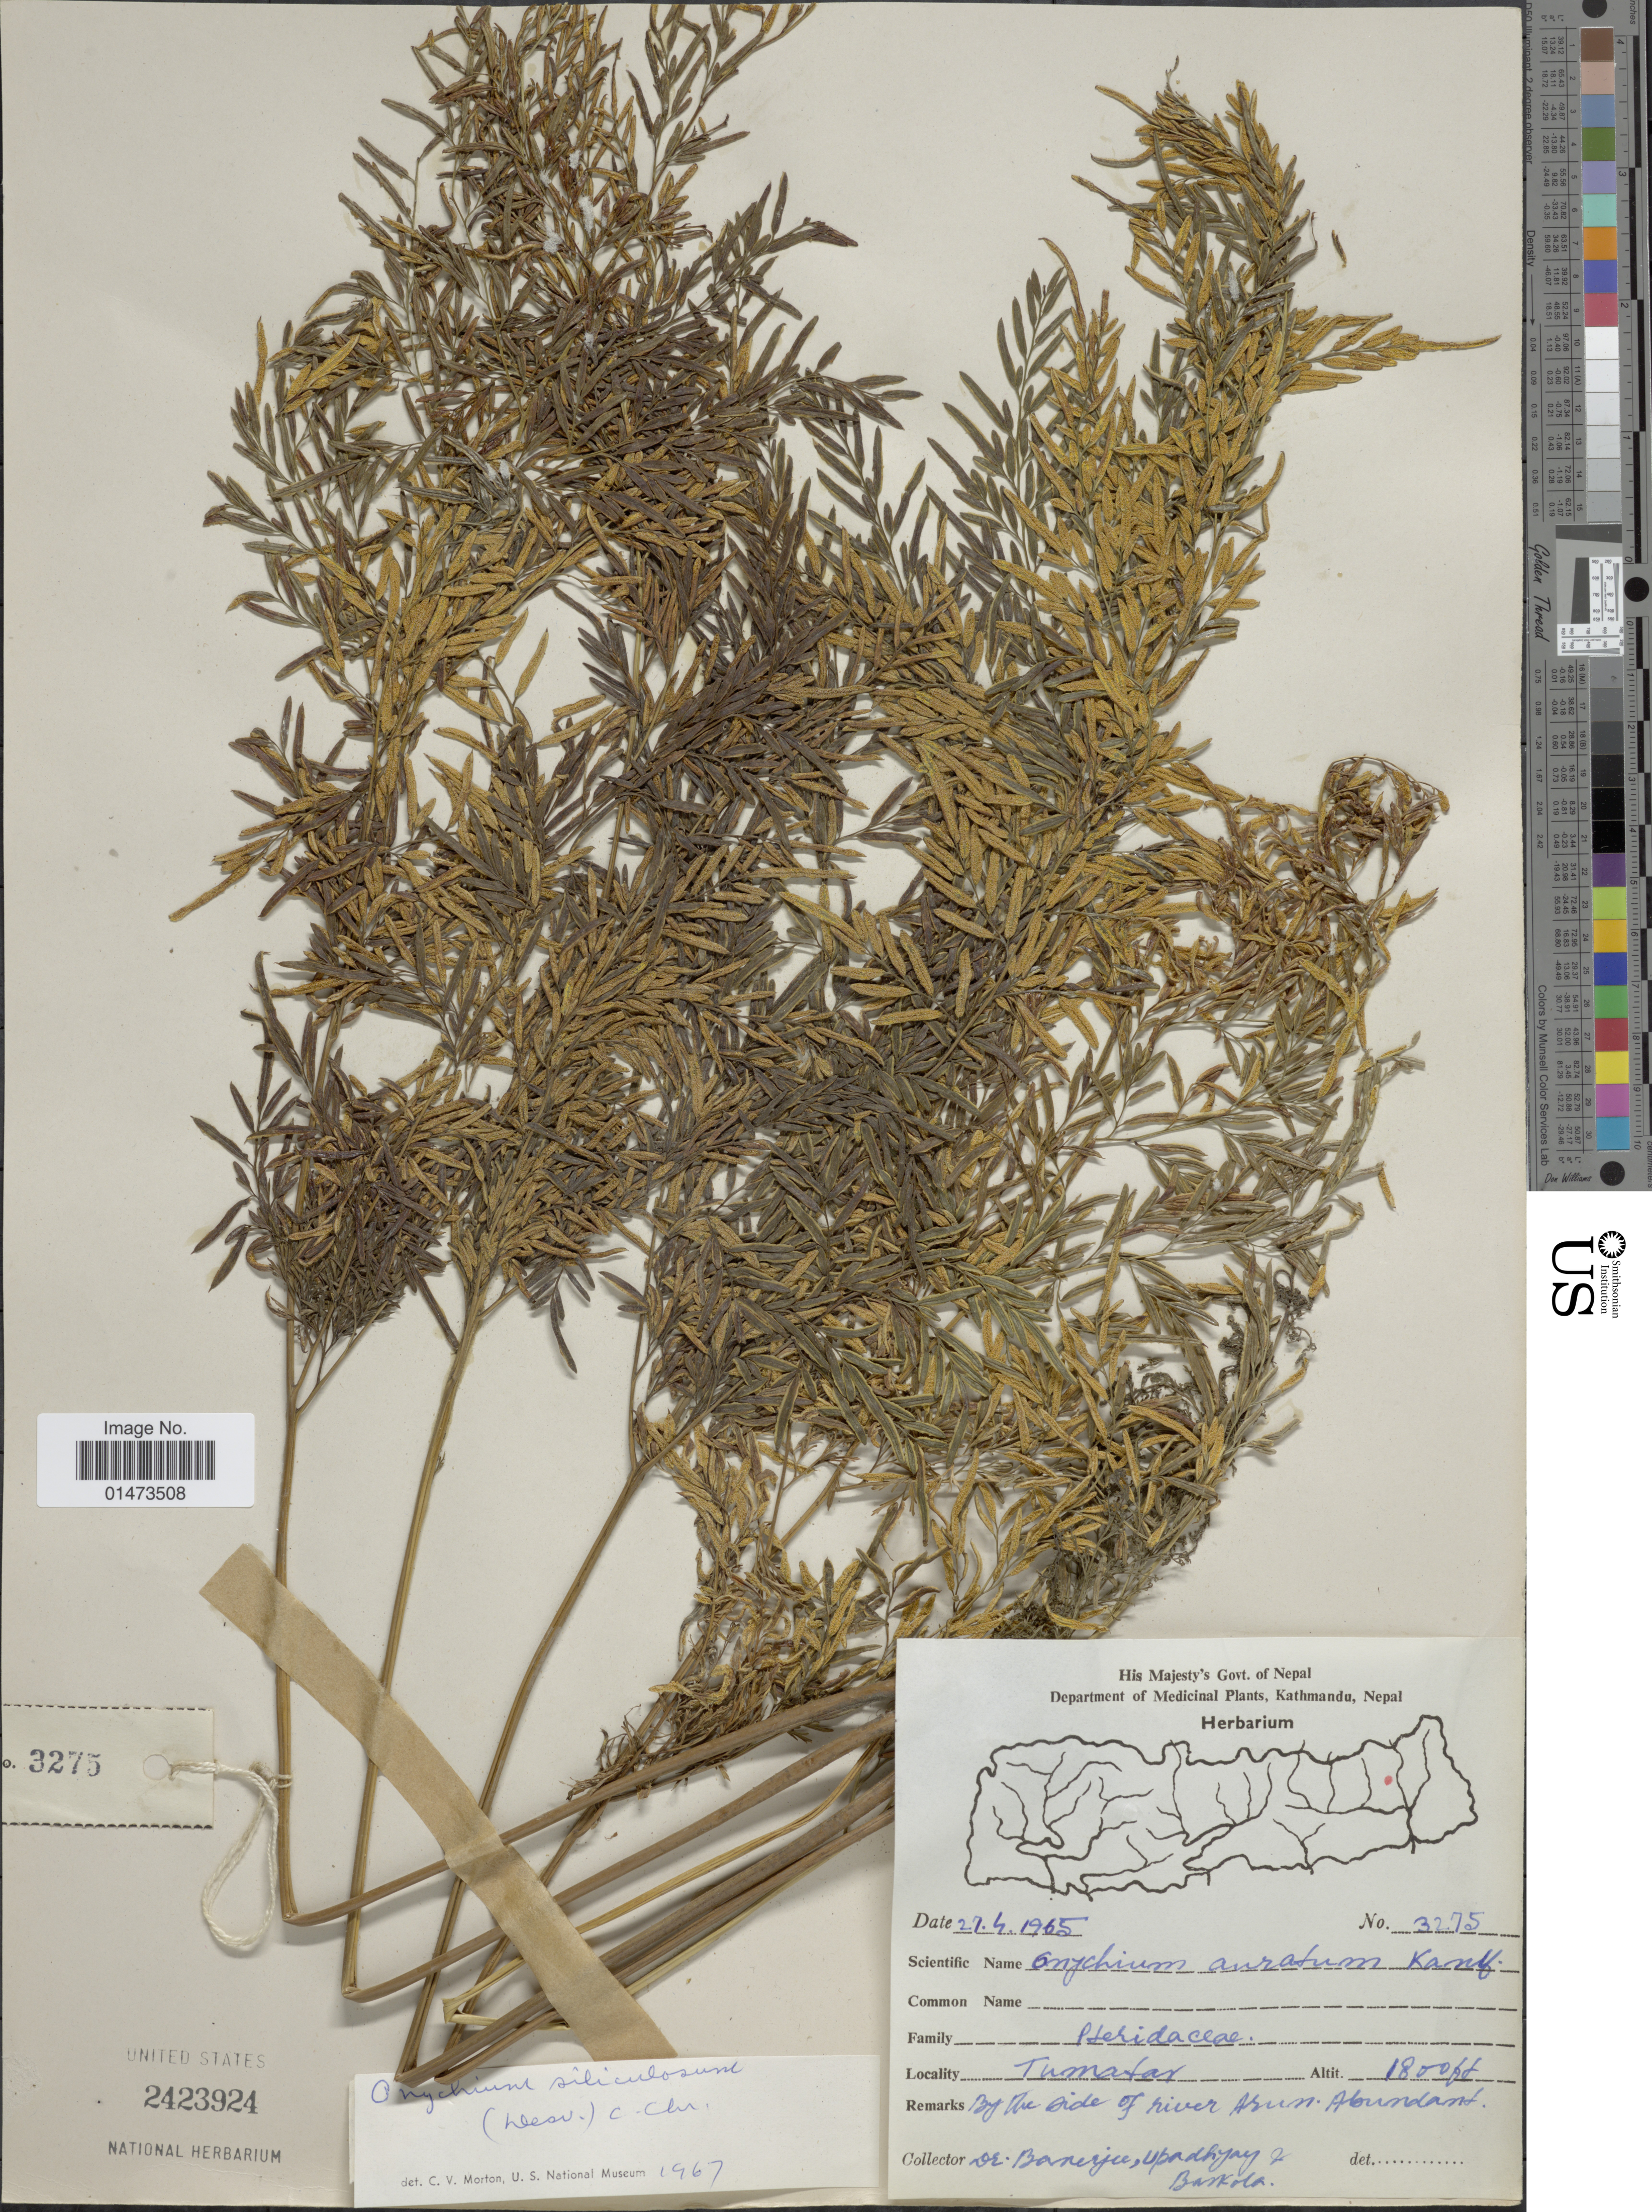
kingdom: Plantae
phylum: Tracheophyta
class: Polypodiopsida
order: Polypodiales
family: Pteridaceae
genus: Onychium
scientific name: Onychium siliculosum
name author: (Desv.) C. Chr.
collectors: -. Banerjee, Upadhyay, -- & Baskola, --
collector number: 3275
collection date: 1965-04-27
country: Nepal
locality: Tumatar, by the side of river Arun.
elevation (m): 549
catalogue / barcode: US 2423924